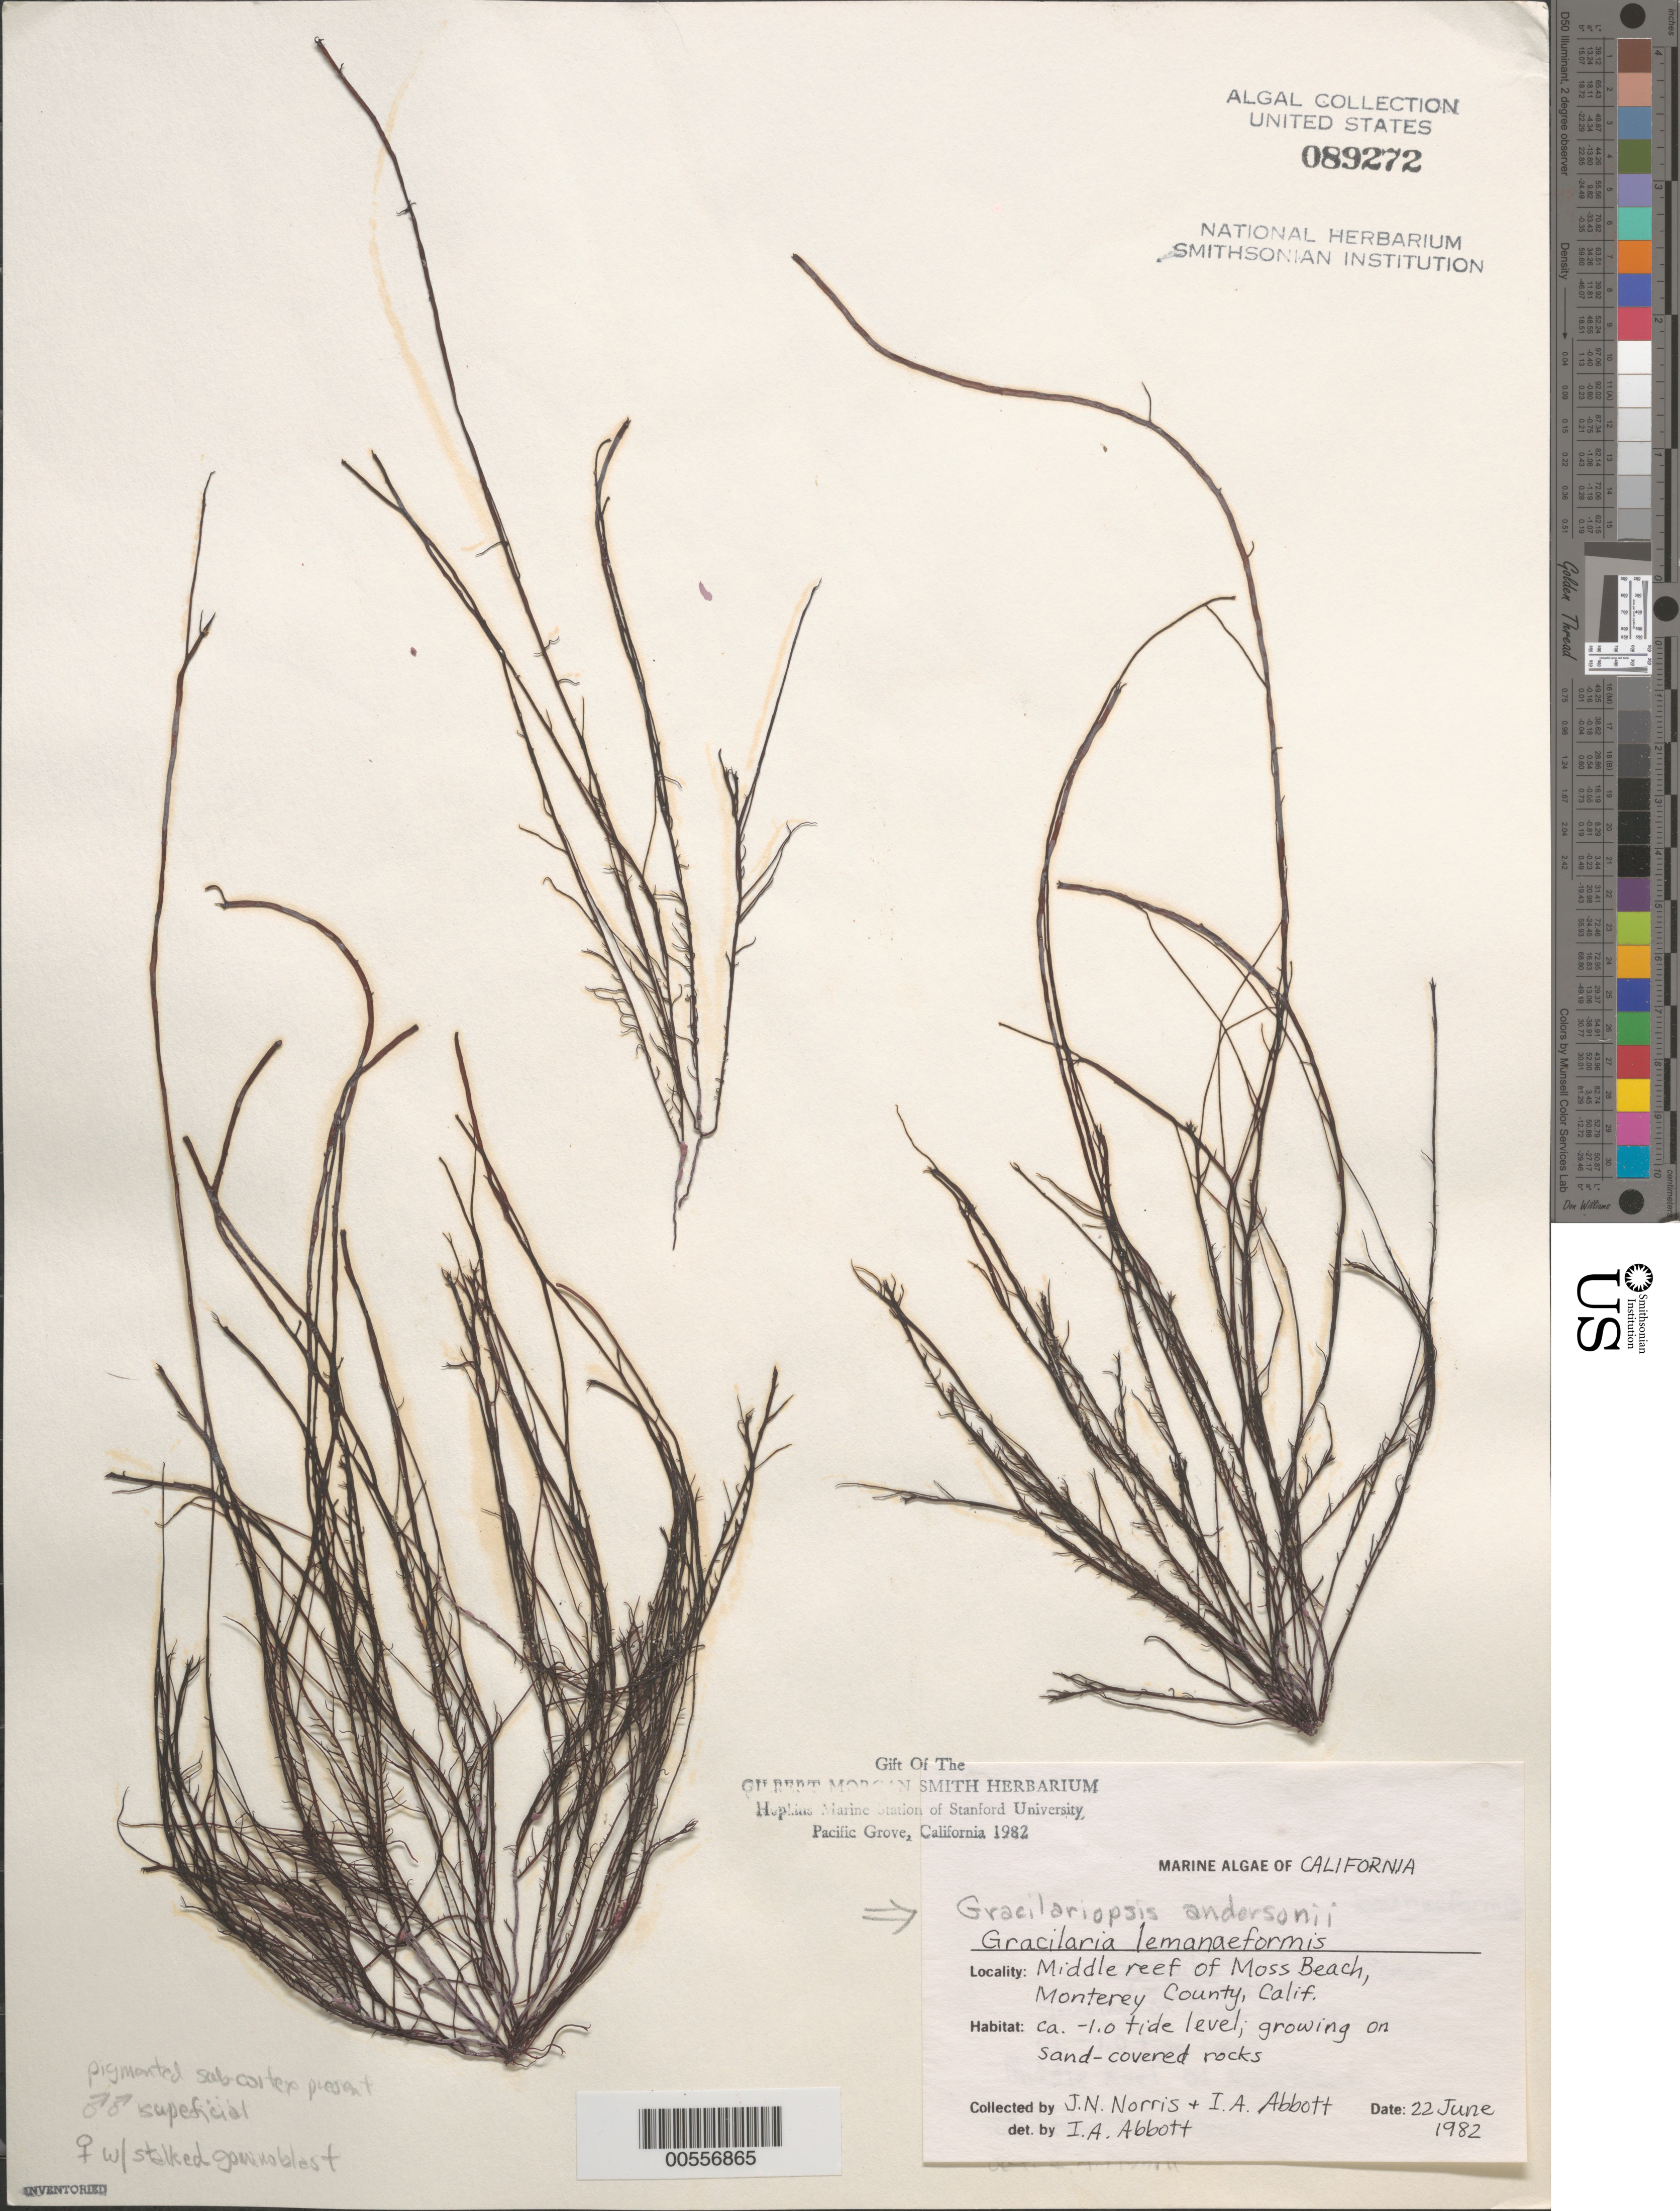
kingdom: Plantae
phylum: Rhodophyta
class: Florideophyceae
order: Gracilariales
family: Gracilariaceae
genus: Gracilariopsis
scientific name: Gracilariopsis andersonii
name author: (Grunow) E.Y. Dawson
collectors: J. N. Norris & I. A. Abbott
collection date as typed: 22 Jun 1982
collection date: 1982-06-22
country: United States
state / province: California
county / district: Monterey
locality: Middle Reef of Moss Beach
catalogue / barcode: US 89272